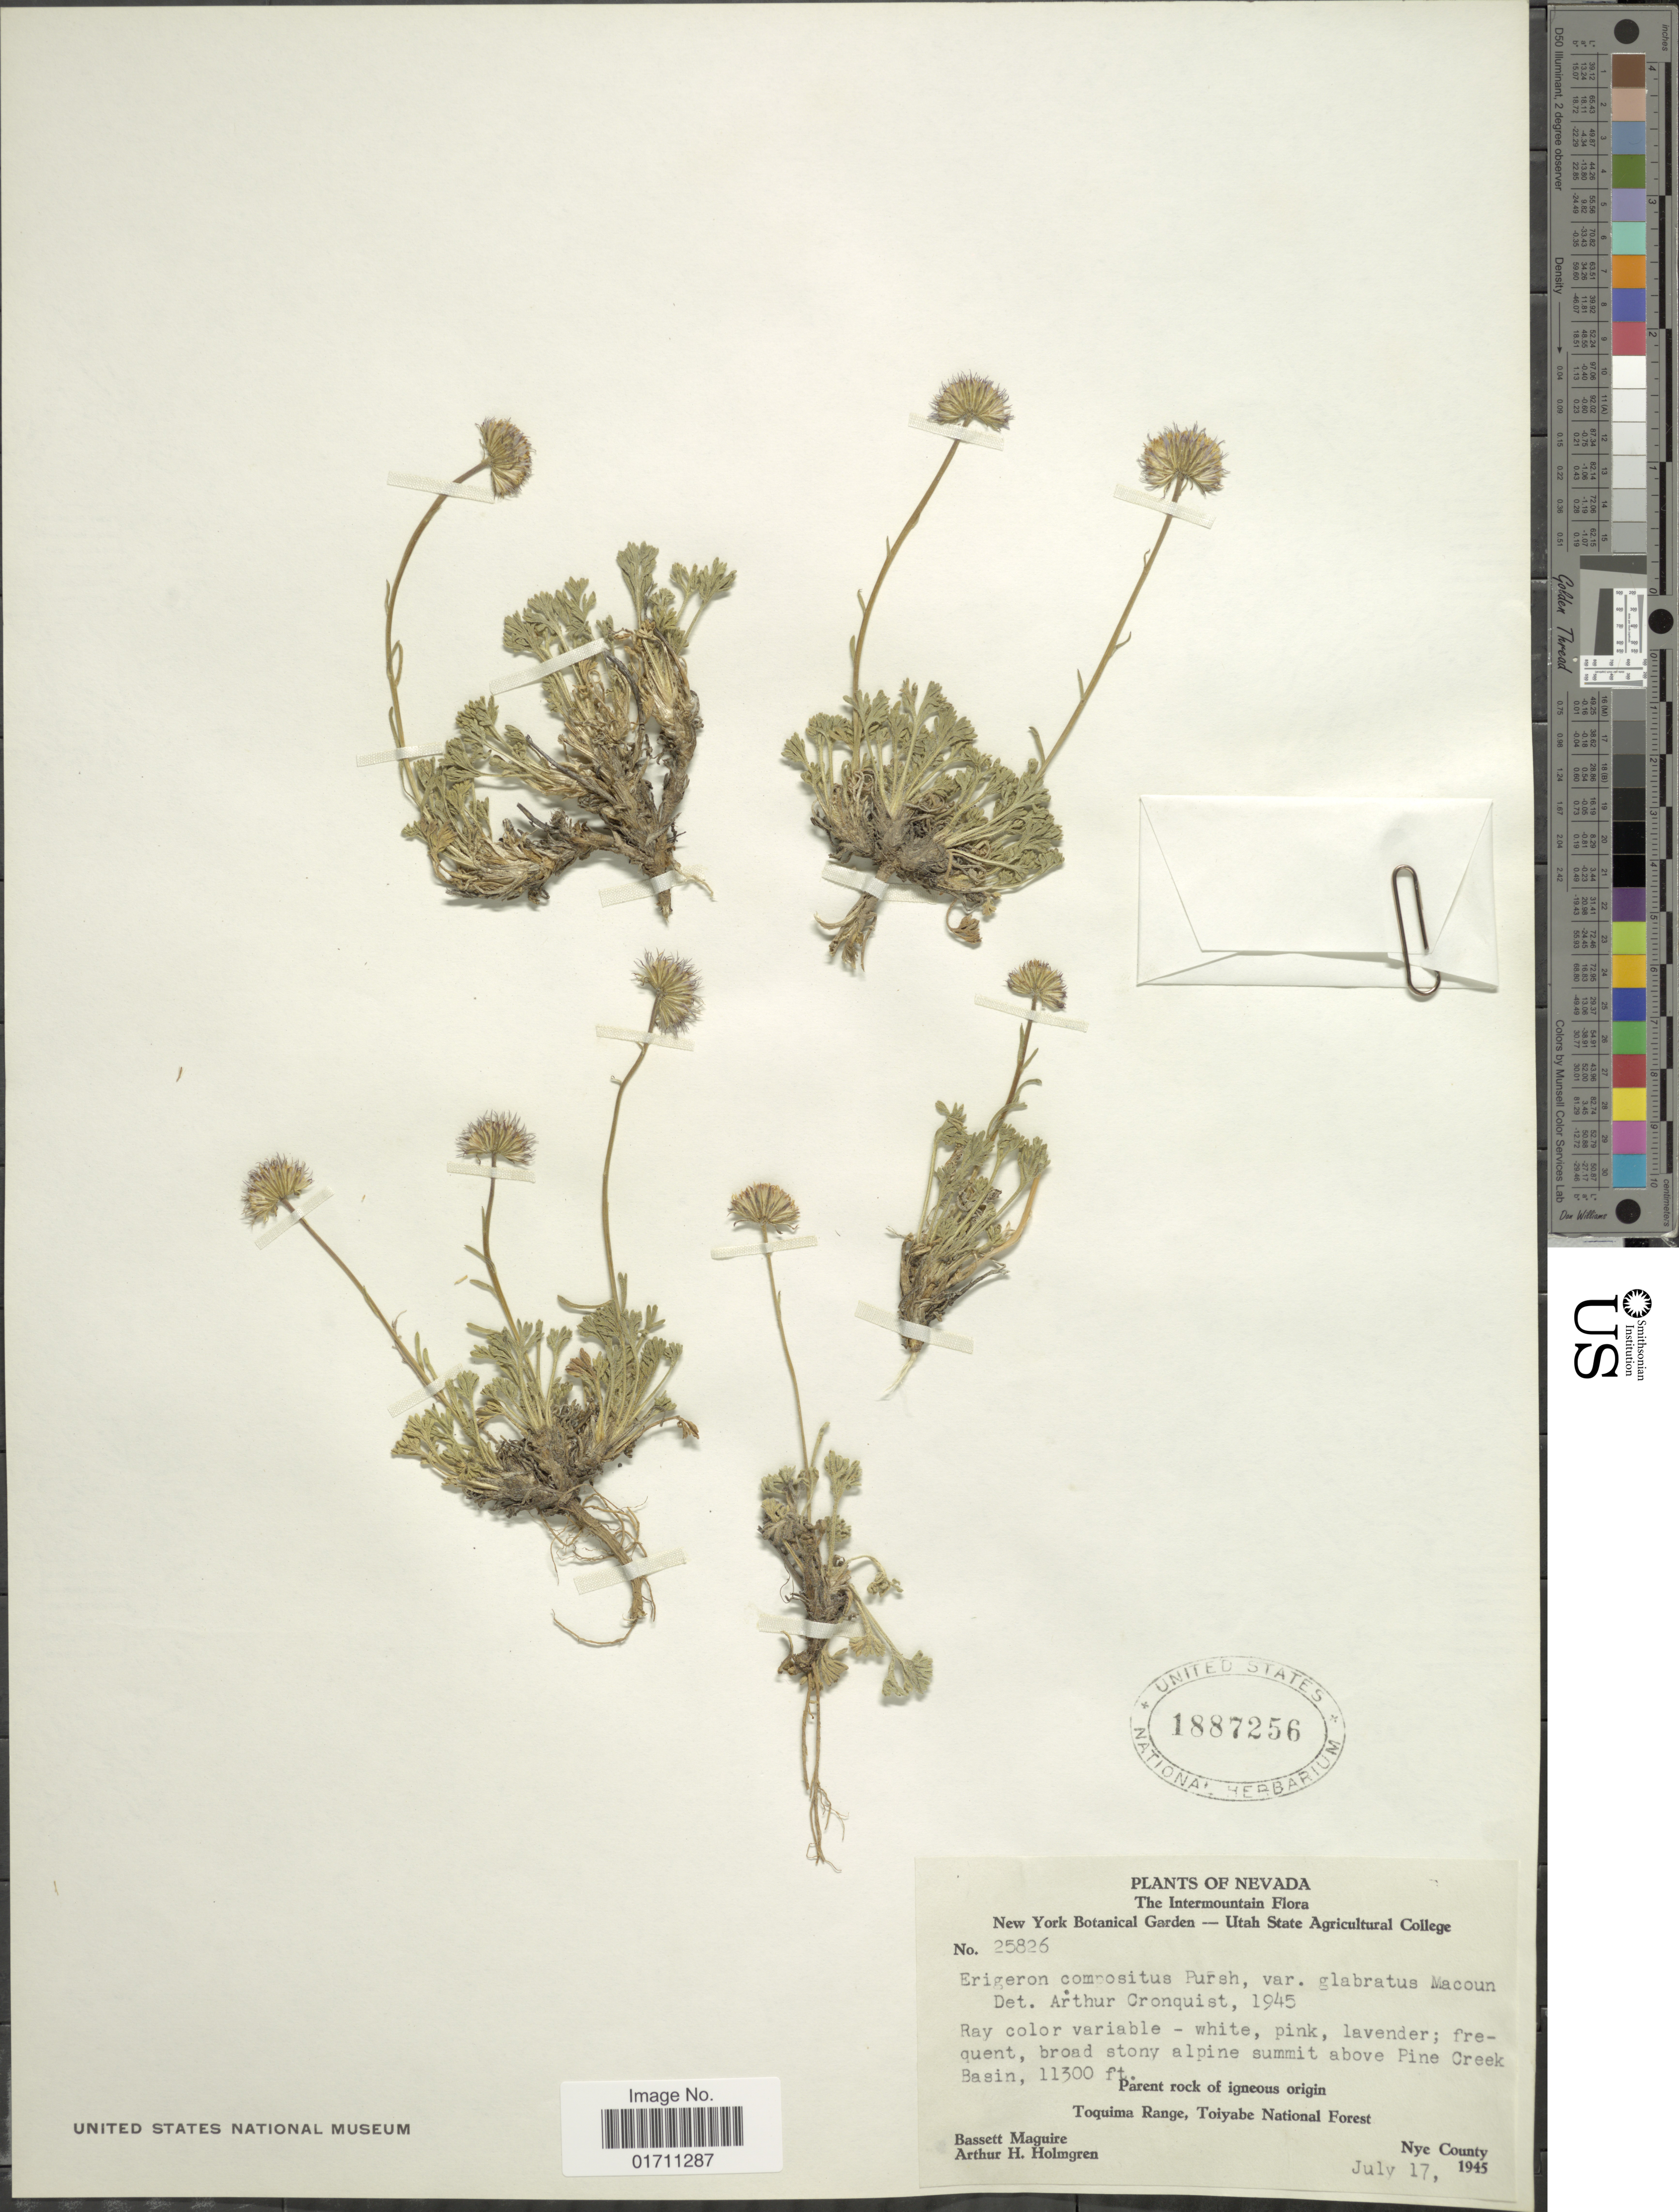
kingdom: Plantae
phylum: Tracheophyta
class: Magnoliopsida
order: Asterales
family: Asteraceae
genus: Erigeron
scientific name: Erigeron compositus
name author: Pursh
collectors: B. Maguire & A. H. Holmgren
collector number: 25826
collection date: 1945-07-17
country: United States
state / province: Nevada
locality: The Intermountain, broad stony alpine summit above Pine Creek Basin, Parent rock of igneous origin, Toquima Range, Toiyabe National Forest, Nye County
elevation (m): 3444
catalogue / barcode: US 1887256